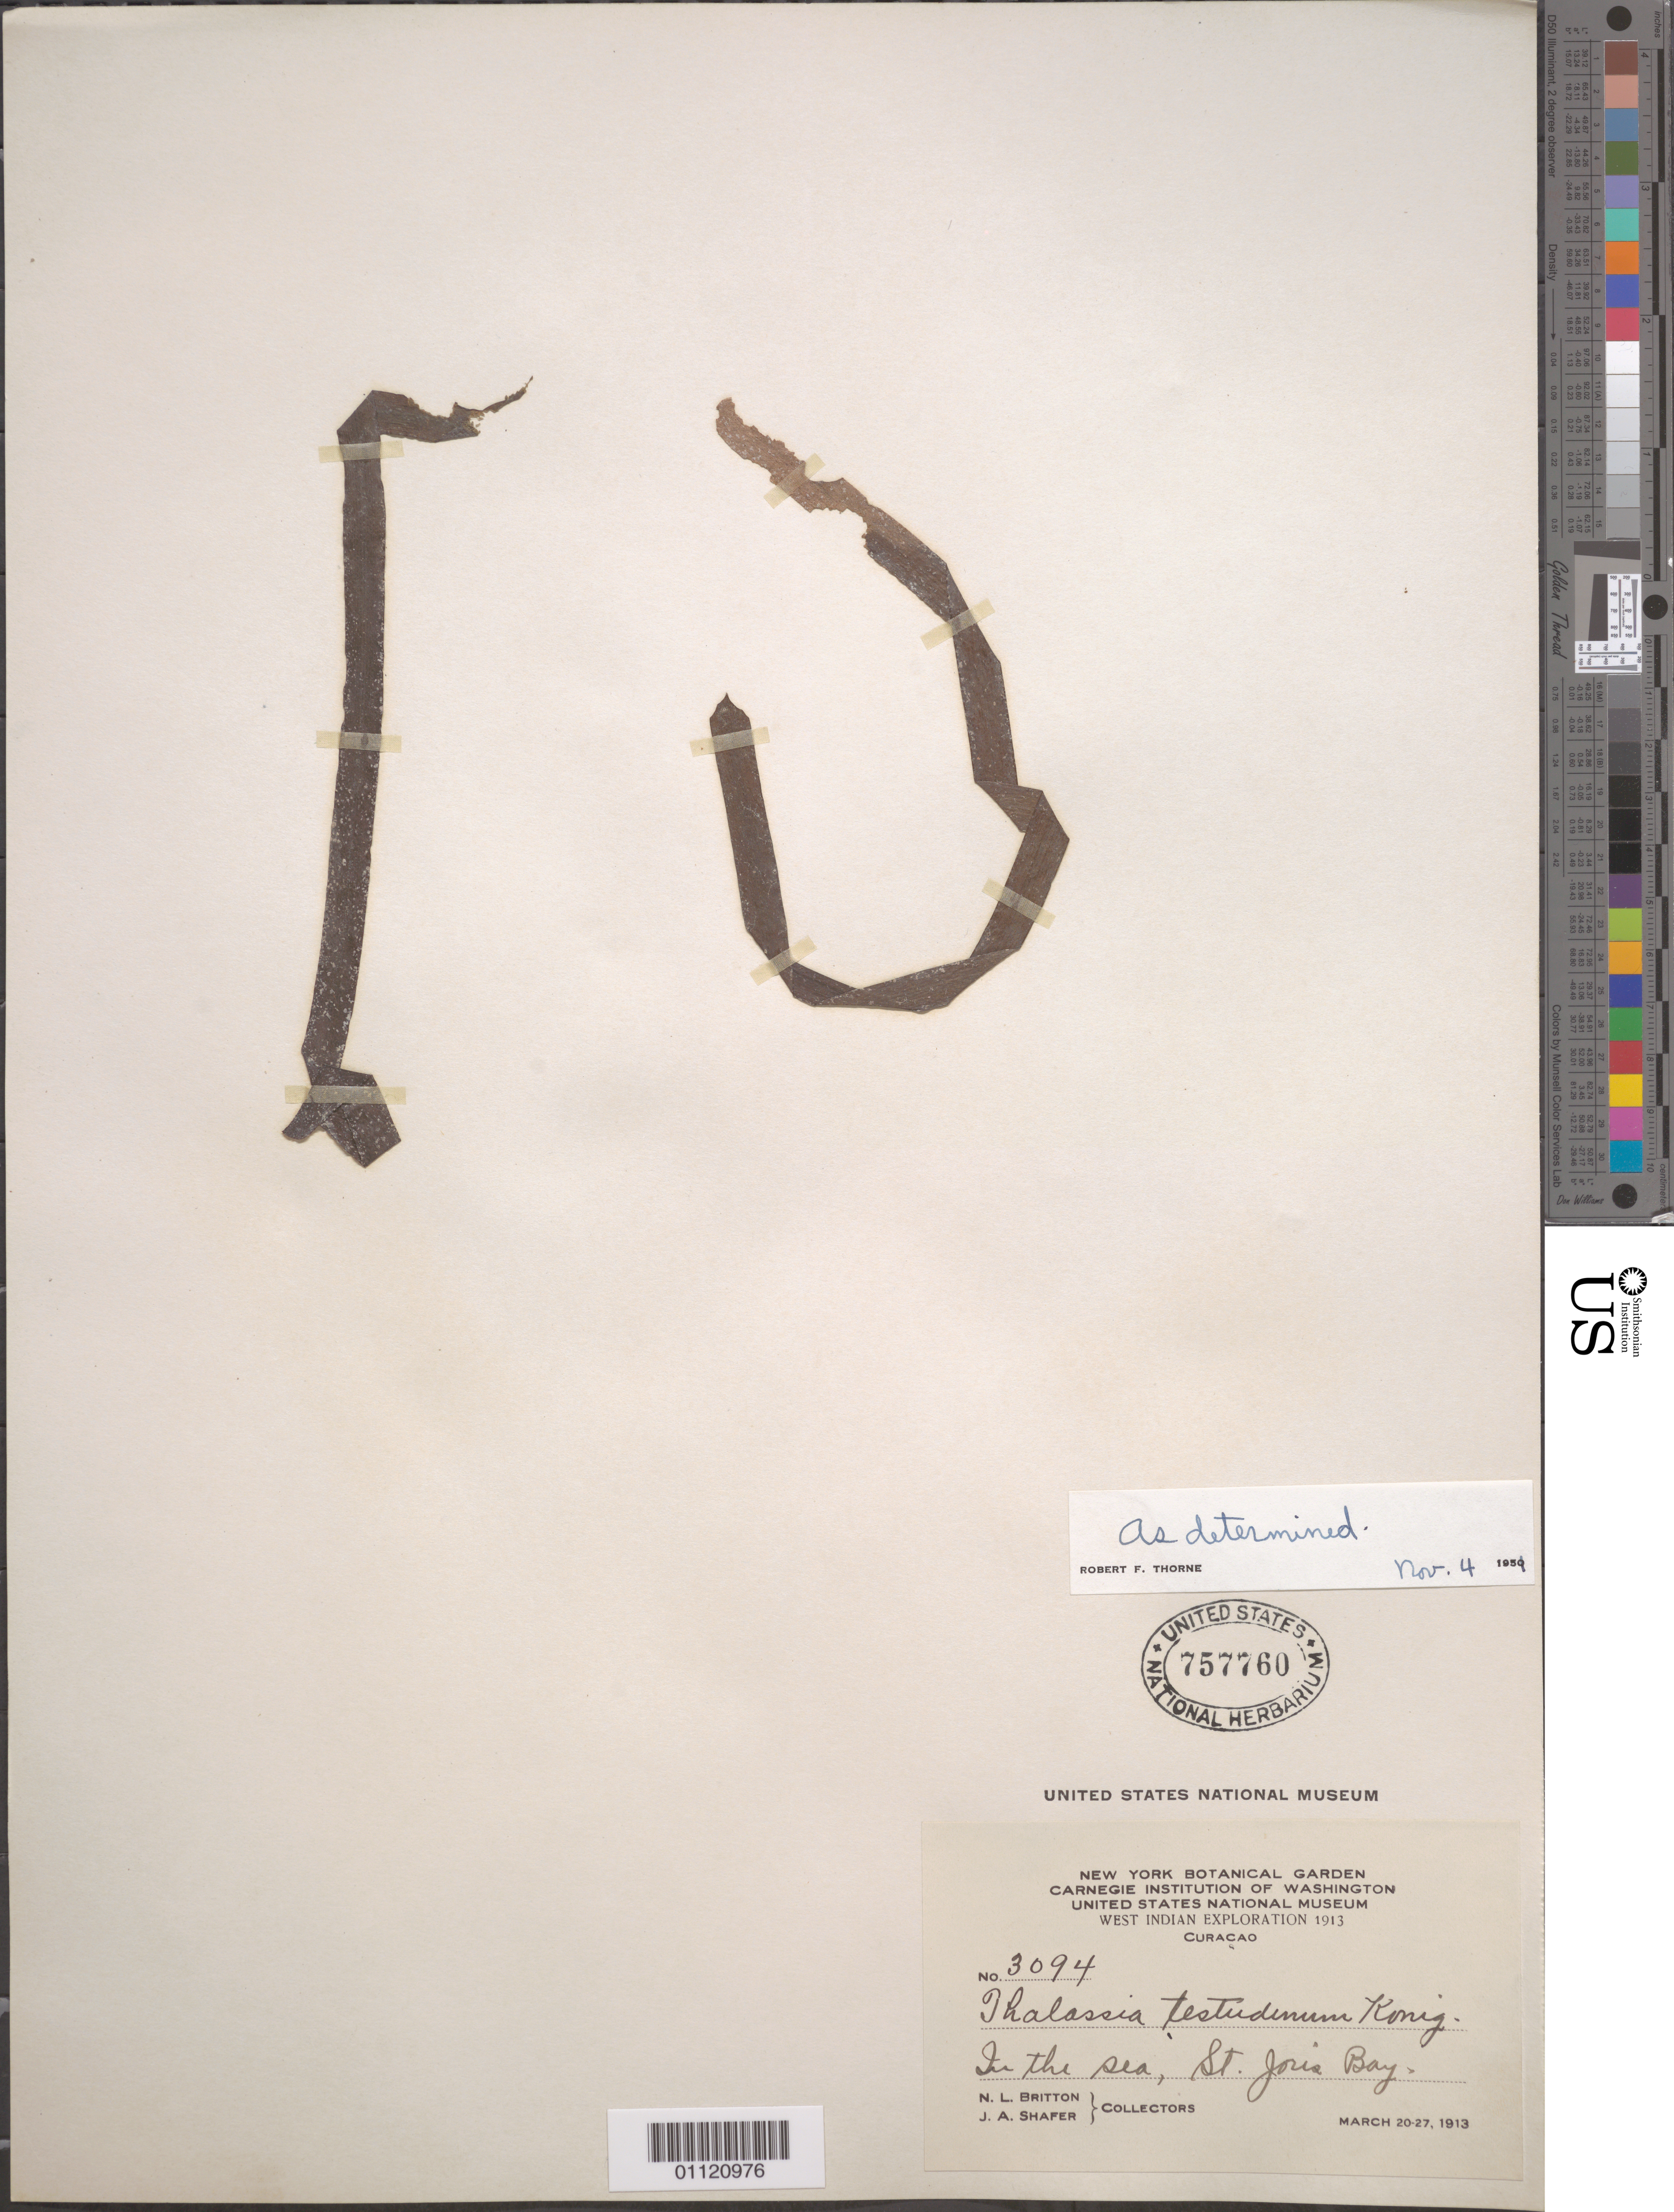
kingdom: Plantae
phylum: Tracheophyta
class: Liliopsida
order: Alismatales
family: Hydrocharitaceae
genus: Thalassia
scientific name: Thalassia testudinum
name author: Banks & Sol. ex K.D. Koenig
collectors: N. Britton & J. A. Shafer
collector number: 3094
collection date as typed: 20 Mar 1913 to 27 Mar 1913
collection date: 1913-03-20/1913-03-27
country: Curaçao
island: Curaçao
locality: In the sea, St. Joris Bay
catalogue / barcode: US 757760